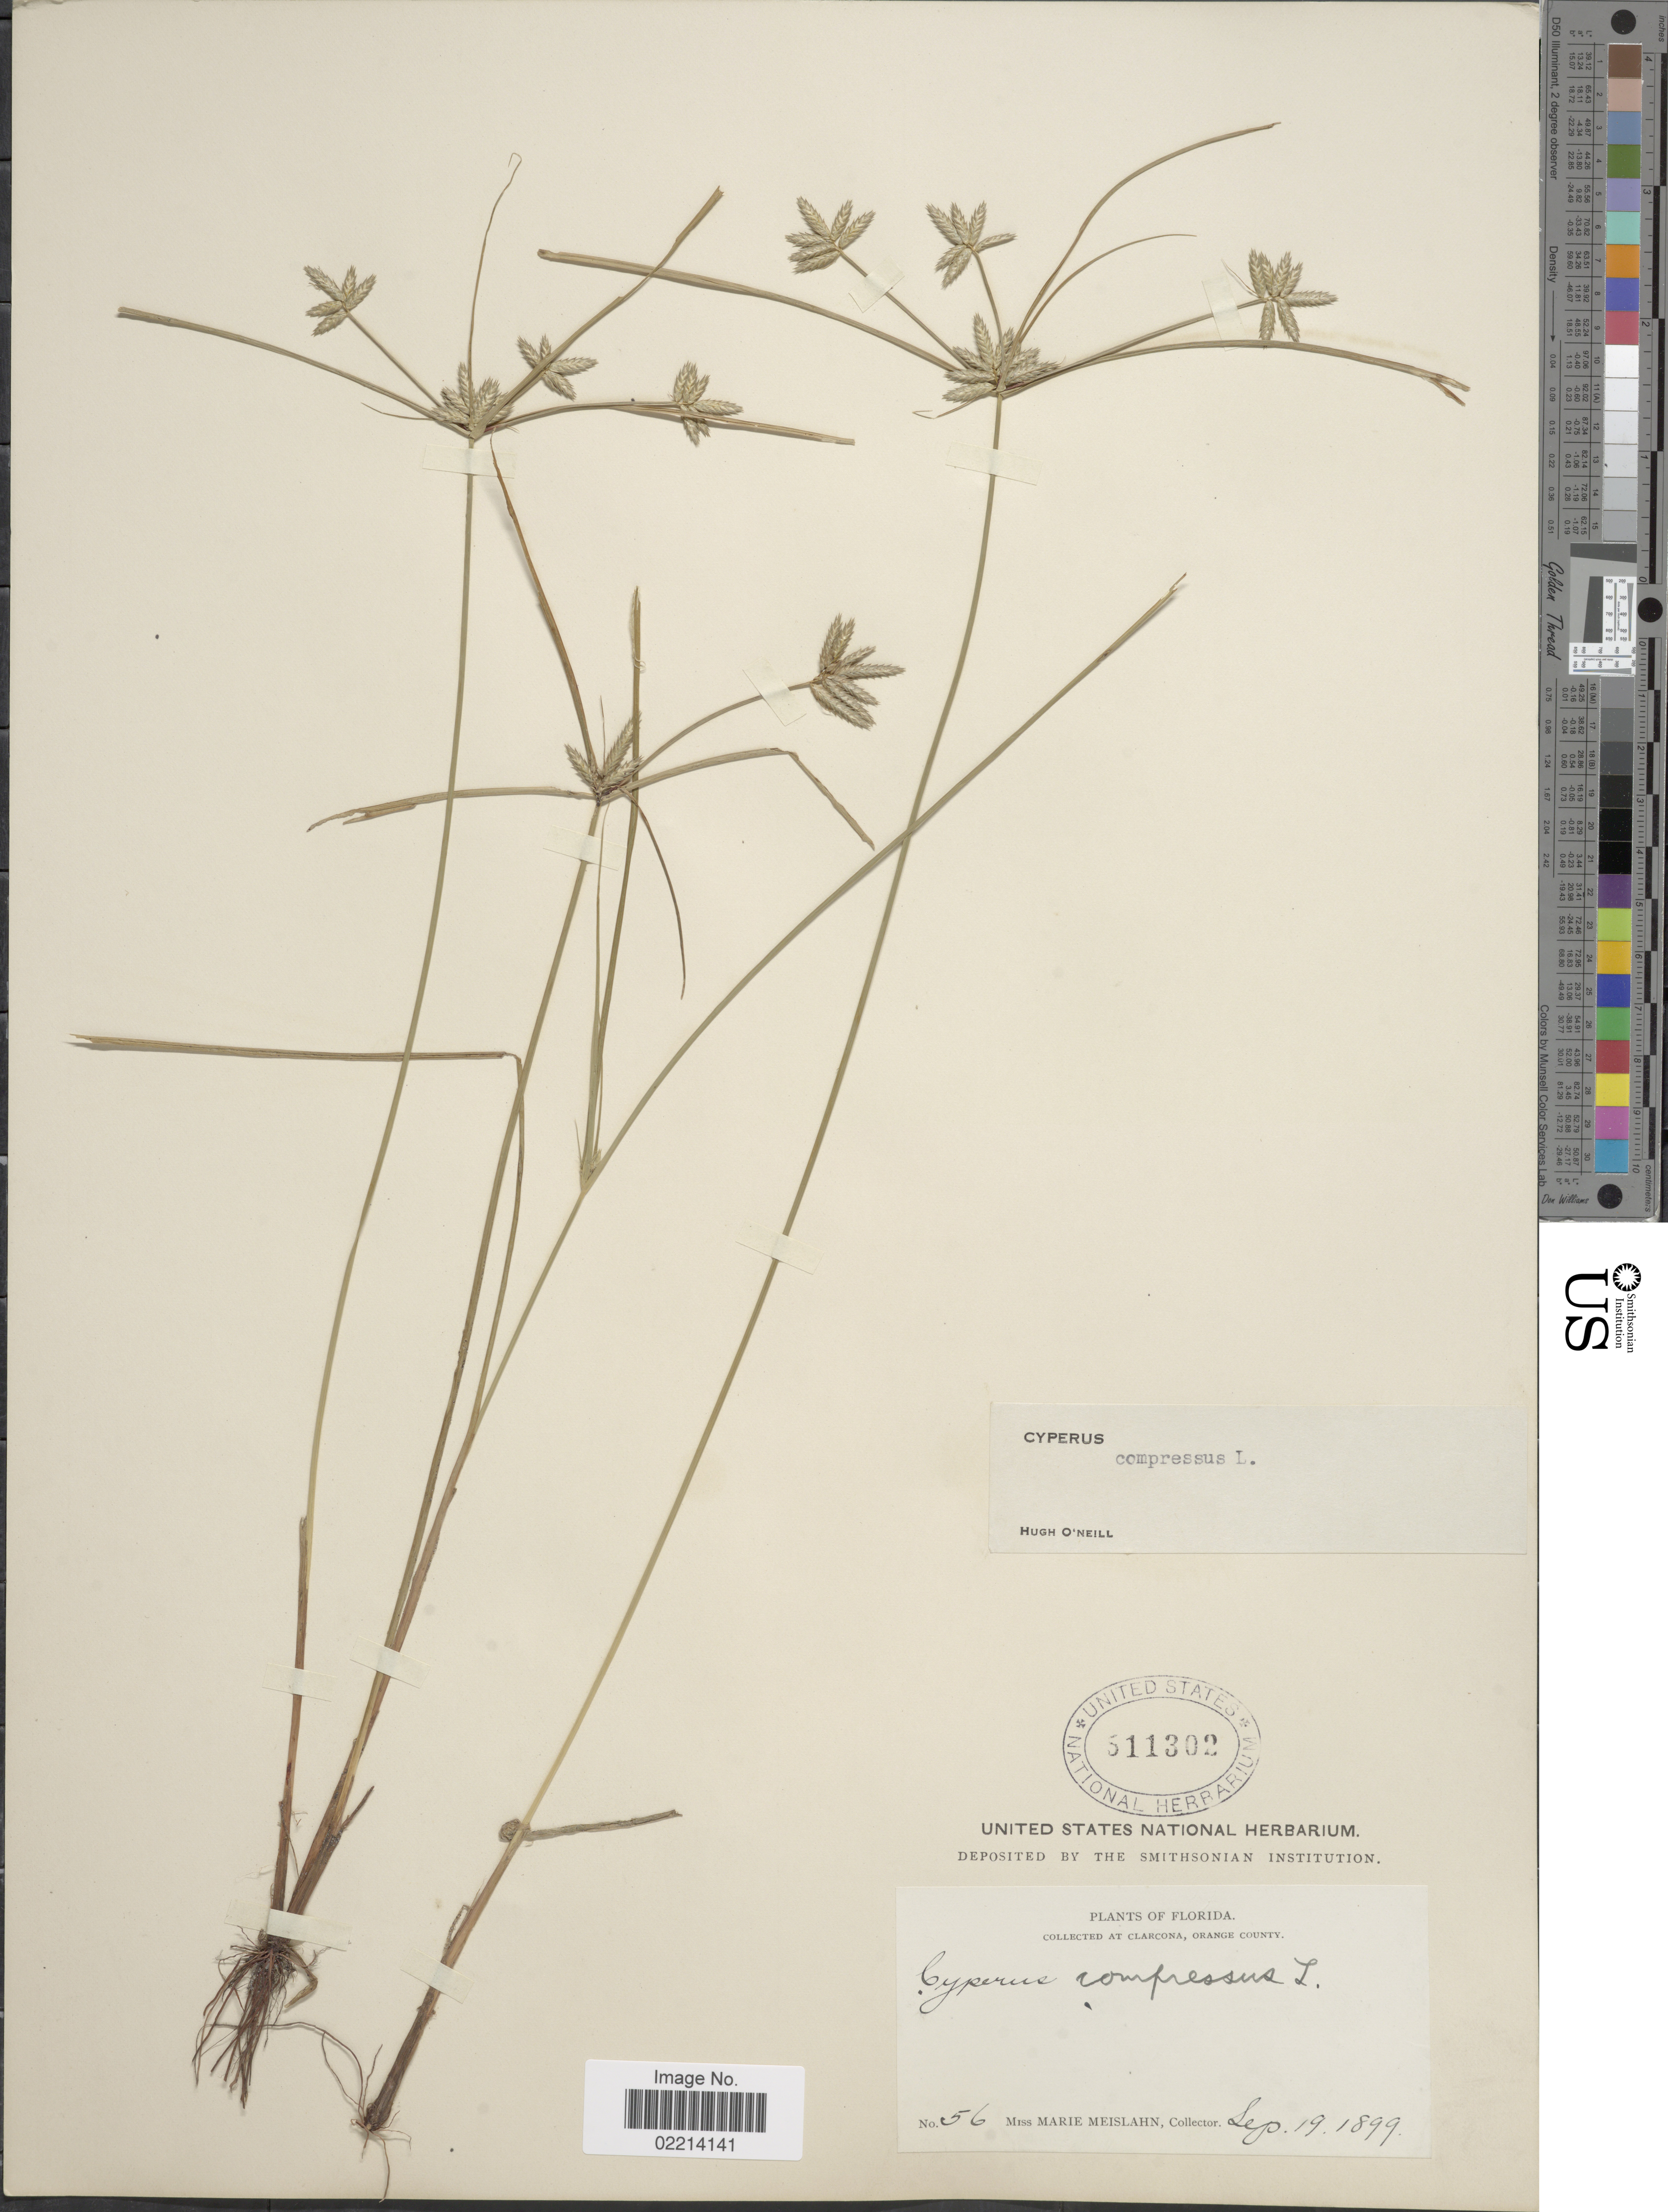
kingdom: Plantae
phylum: Tracheophyta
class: Liliopsida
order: Poales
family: Cyperaceae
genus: Cyperus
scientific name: Cyperus compressus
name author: L.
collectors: M. Meislahn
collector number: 56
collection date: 1899-09-19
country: United States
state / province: Florida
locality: At Clarcona, Orange County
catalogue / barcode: US 511302